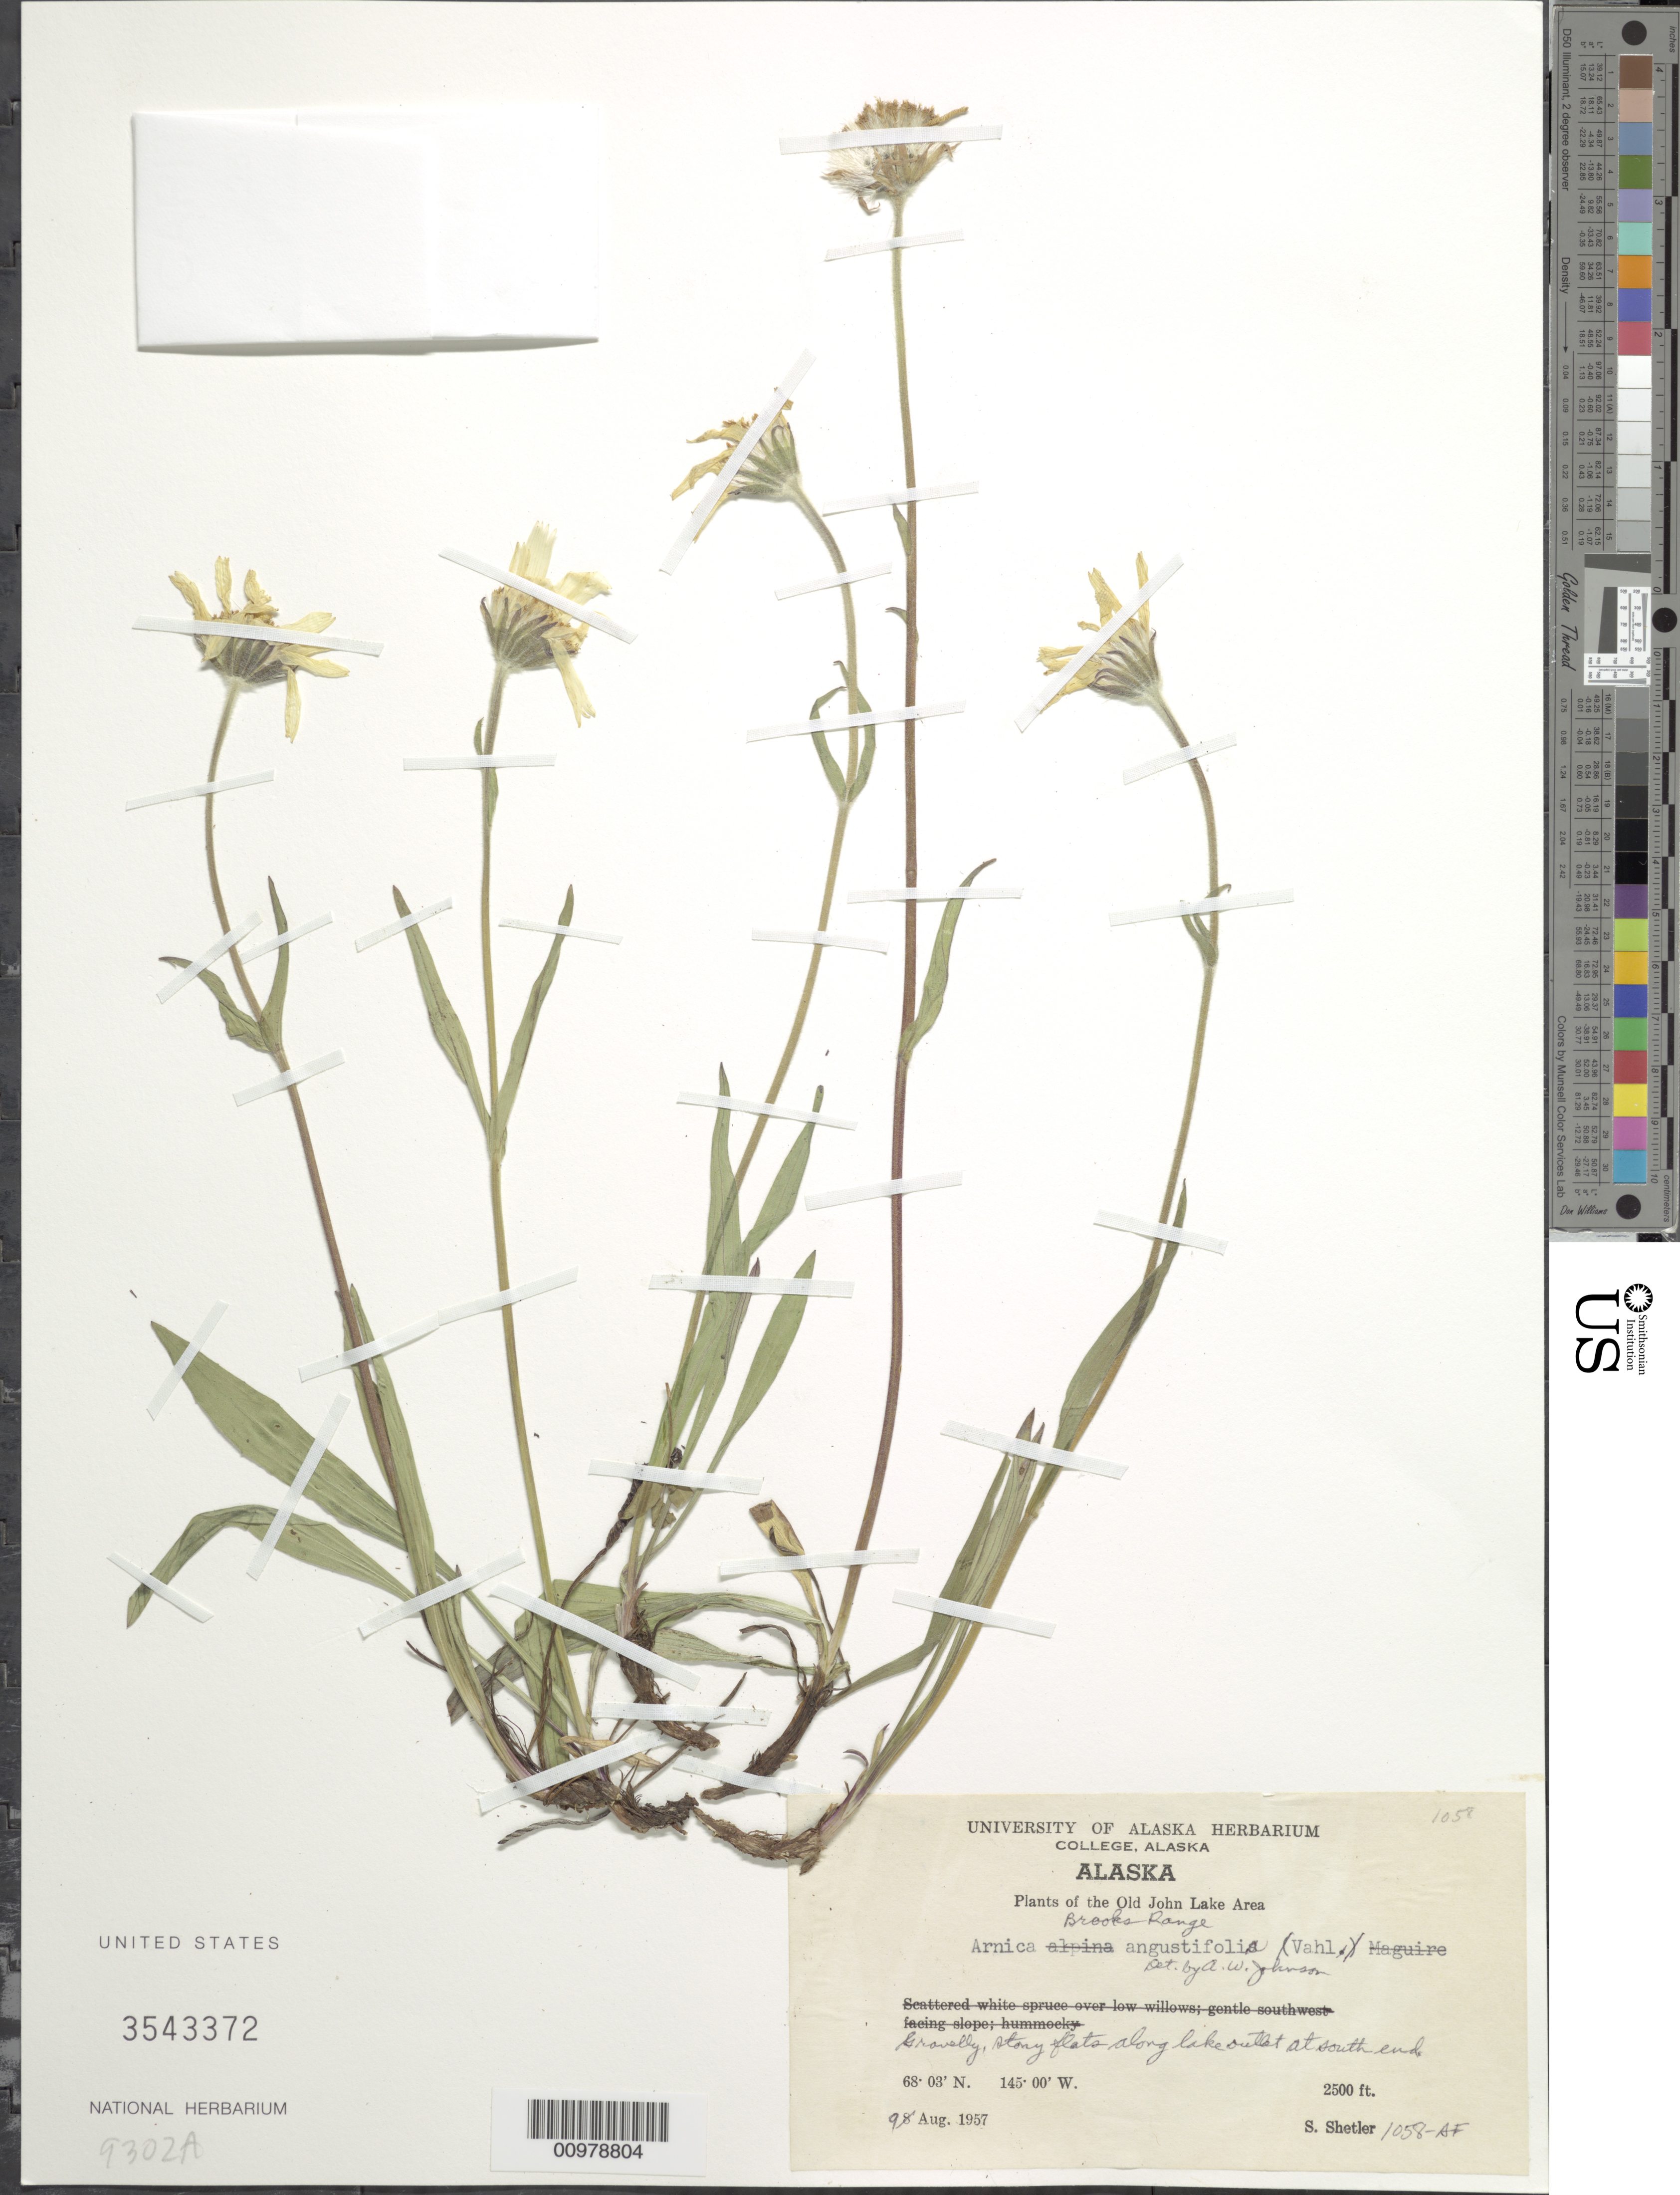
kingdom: Plantae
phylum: Tracheophyta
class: Magnoliopsida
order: Asterales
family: Asteraceae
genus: Arnica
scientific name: Arnica angustifolia subsp. angustifolia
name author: Vahl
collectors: S. Shetler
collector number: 1058-AF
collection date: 1957-08-09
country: United States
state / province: Alaska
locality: The Old John Lake Area, Gravelly, stony flats along lake outlet at south end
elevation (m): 762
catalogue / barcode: US 3543372